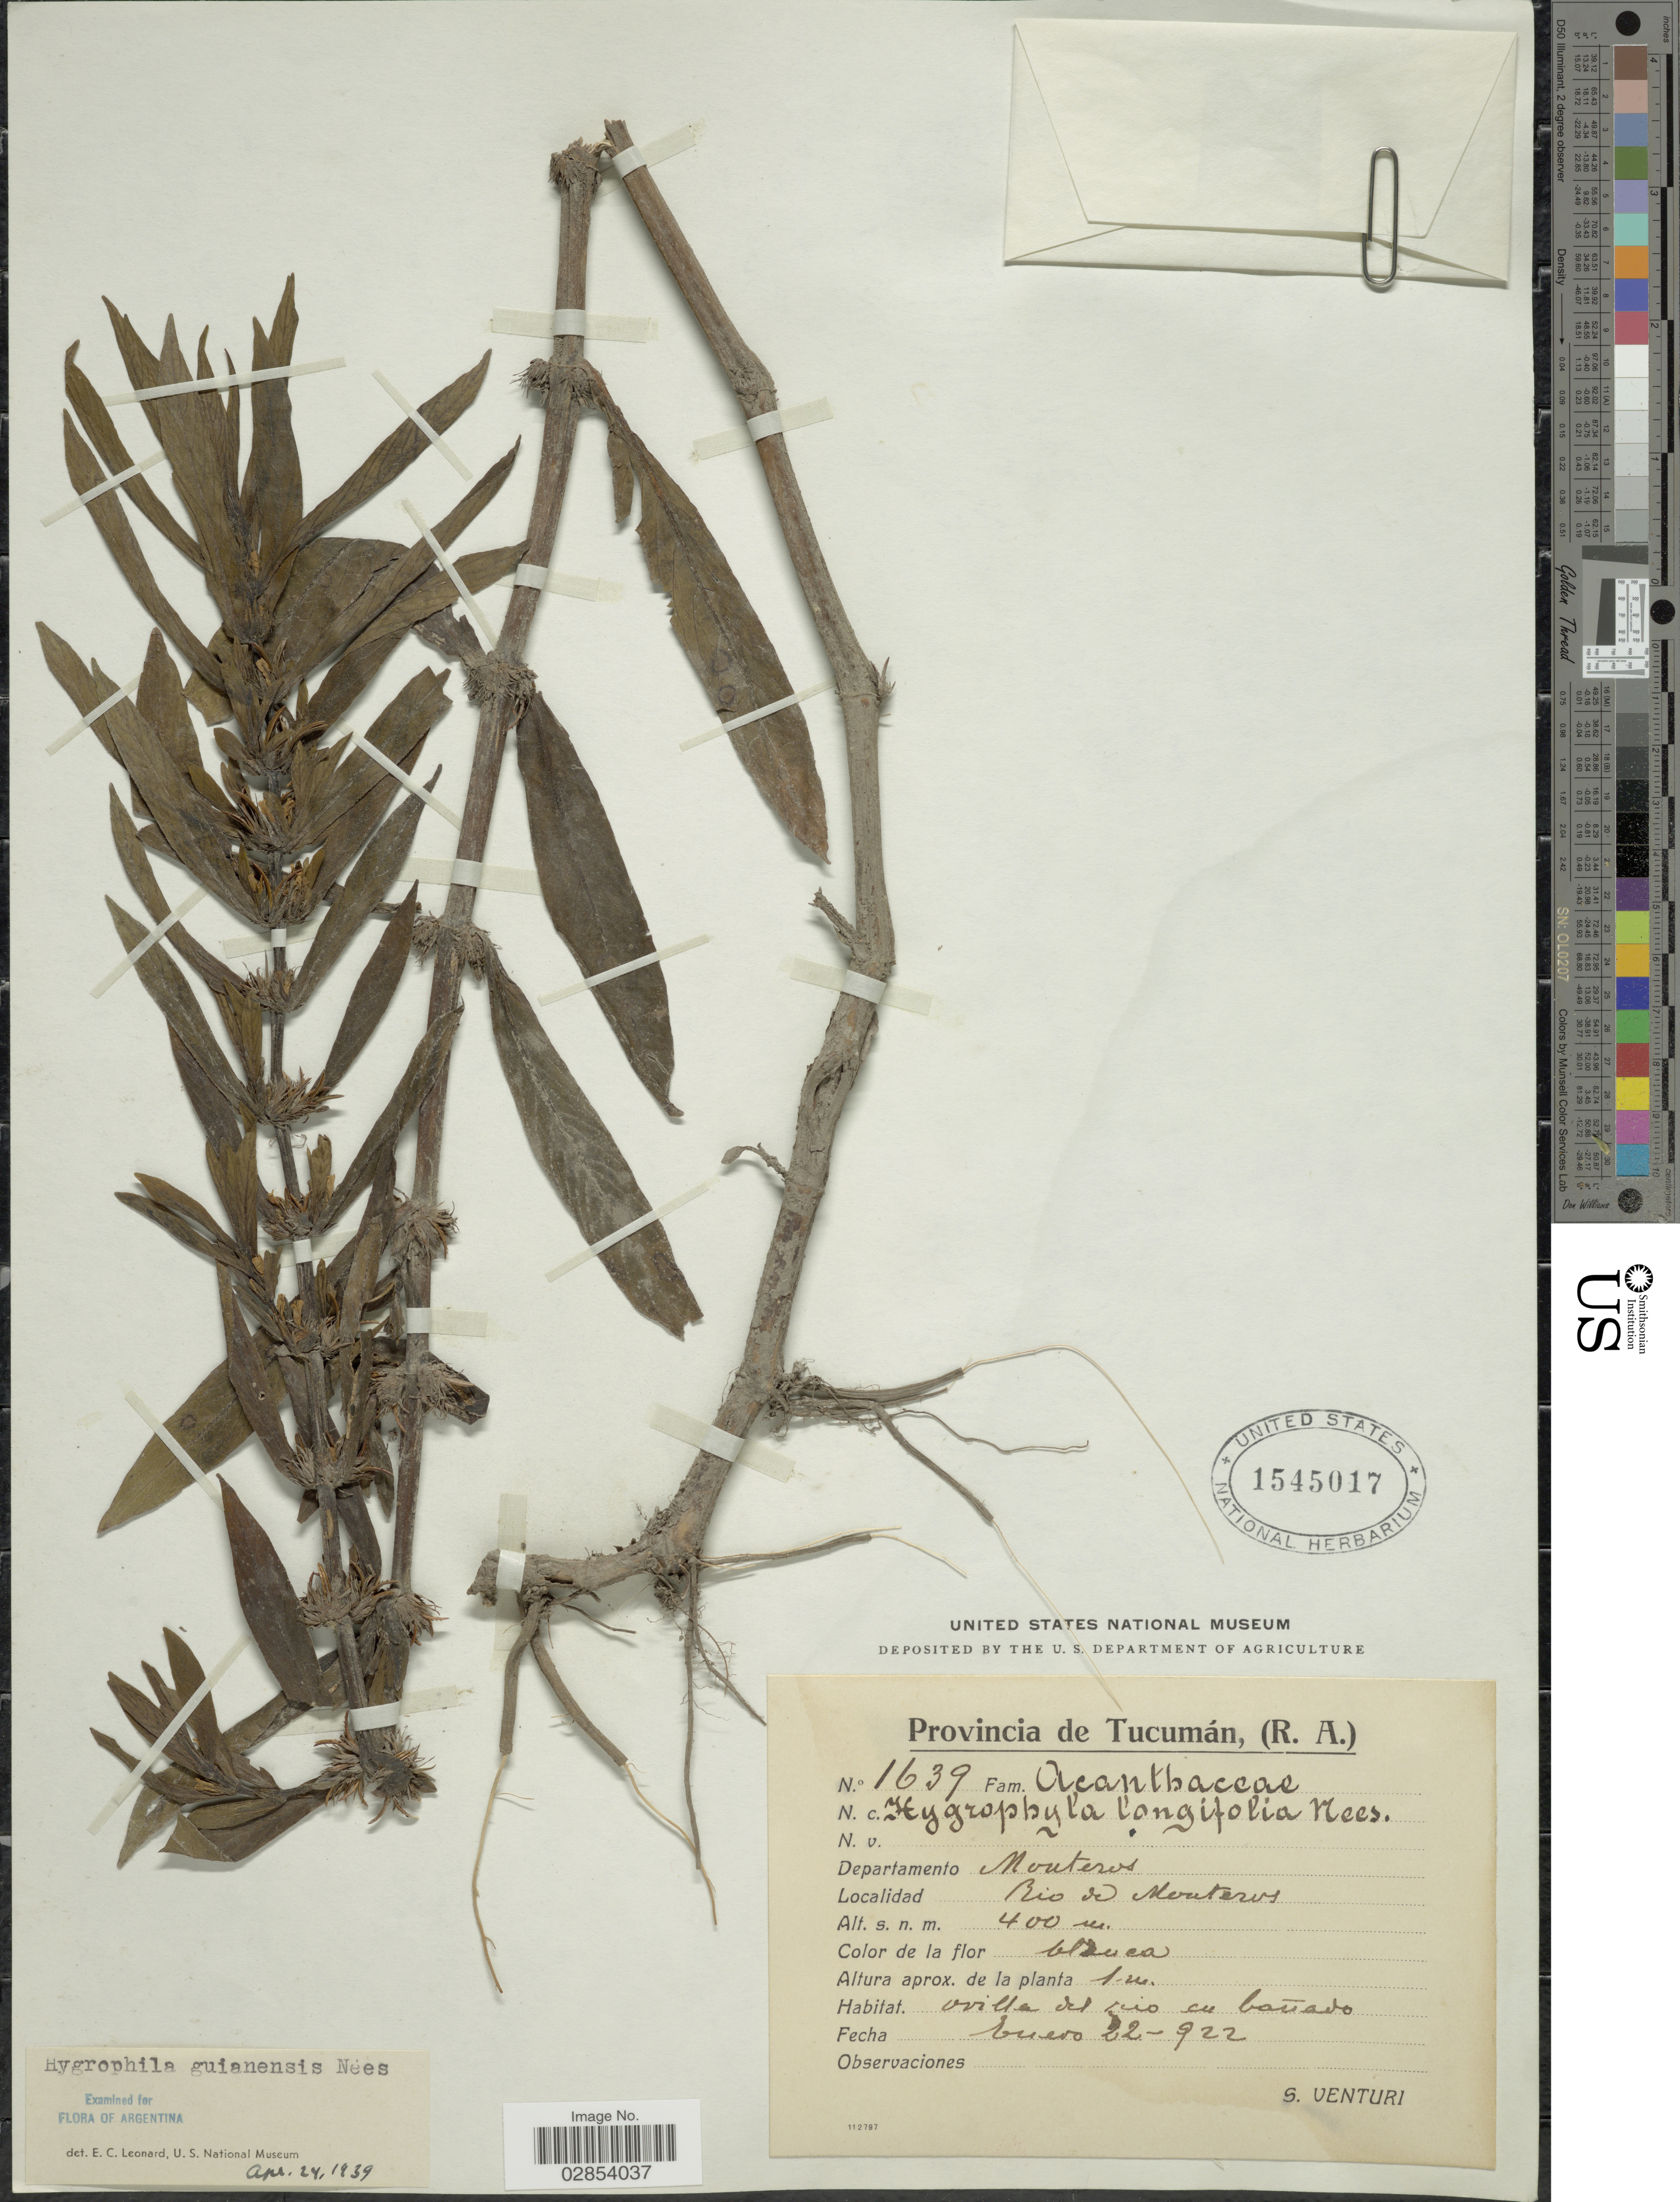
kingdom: Plantae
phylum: Tracheophyta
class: Magnoliopsida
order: Lamiales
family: Acanthaceae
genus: Hygrophila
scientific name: Hygrophila costata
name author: Nees & T. Nees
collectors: S. Venturi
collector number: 1639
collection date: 1922-01-22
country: Argentina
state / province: Tucuman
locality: Departamento Monteros, Rio de Monteros.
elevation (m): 400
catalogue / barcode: US 1545017